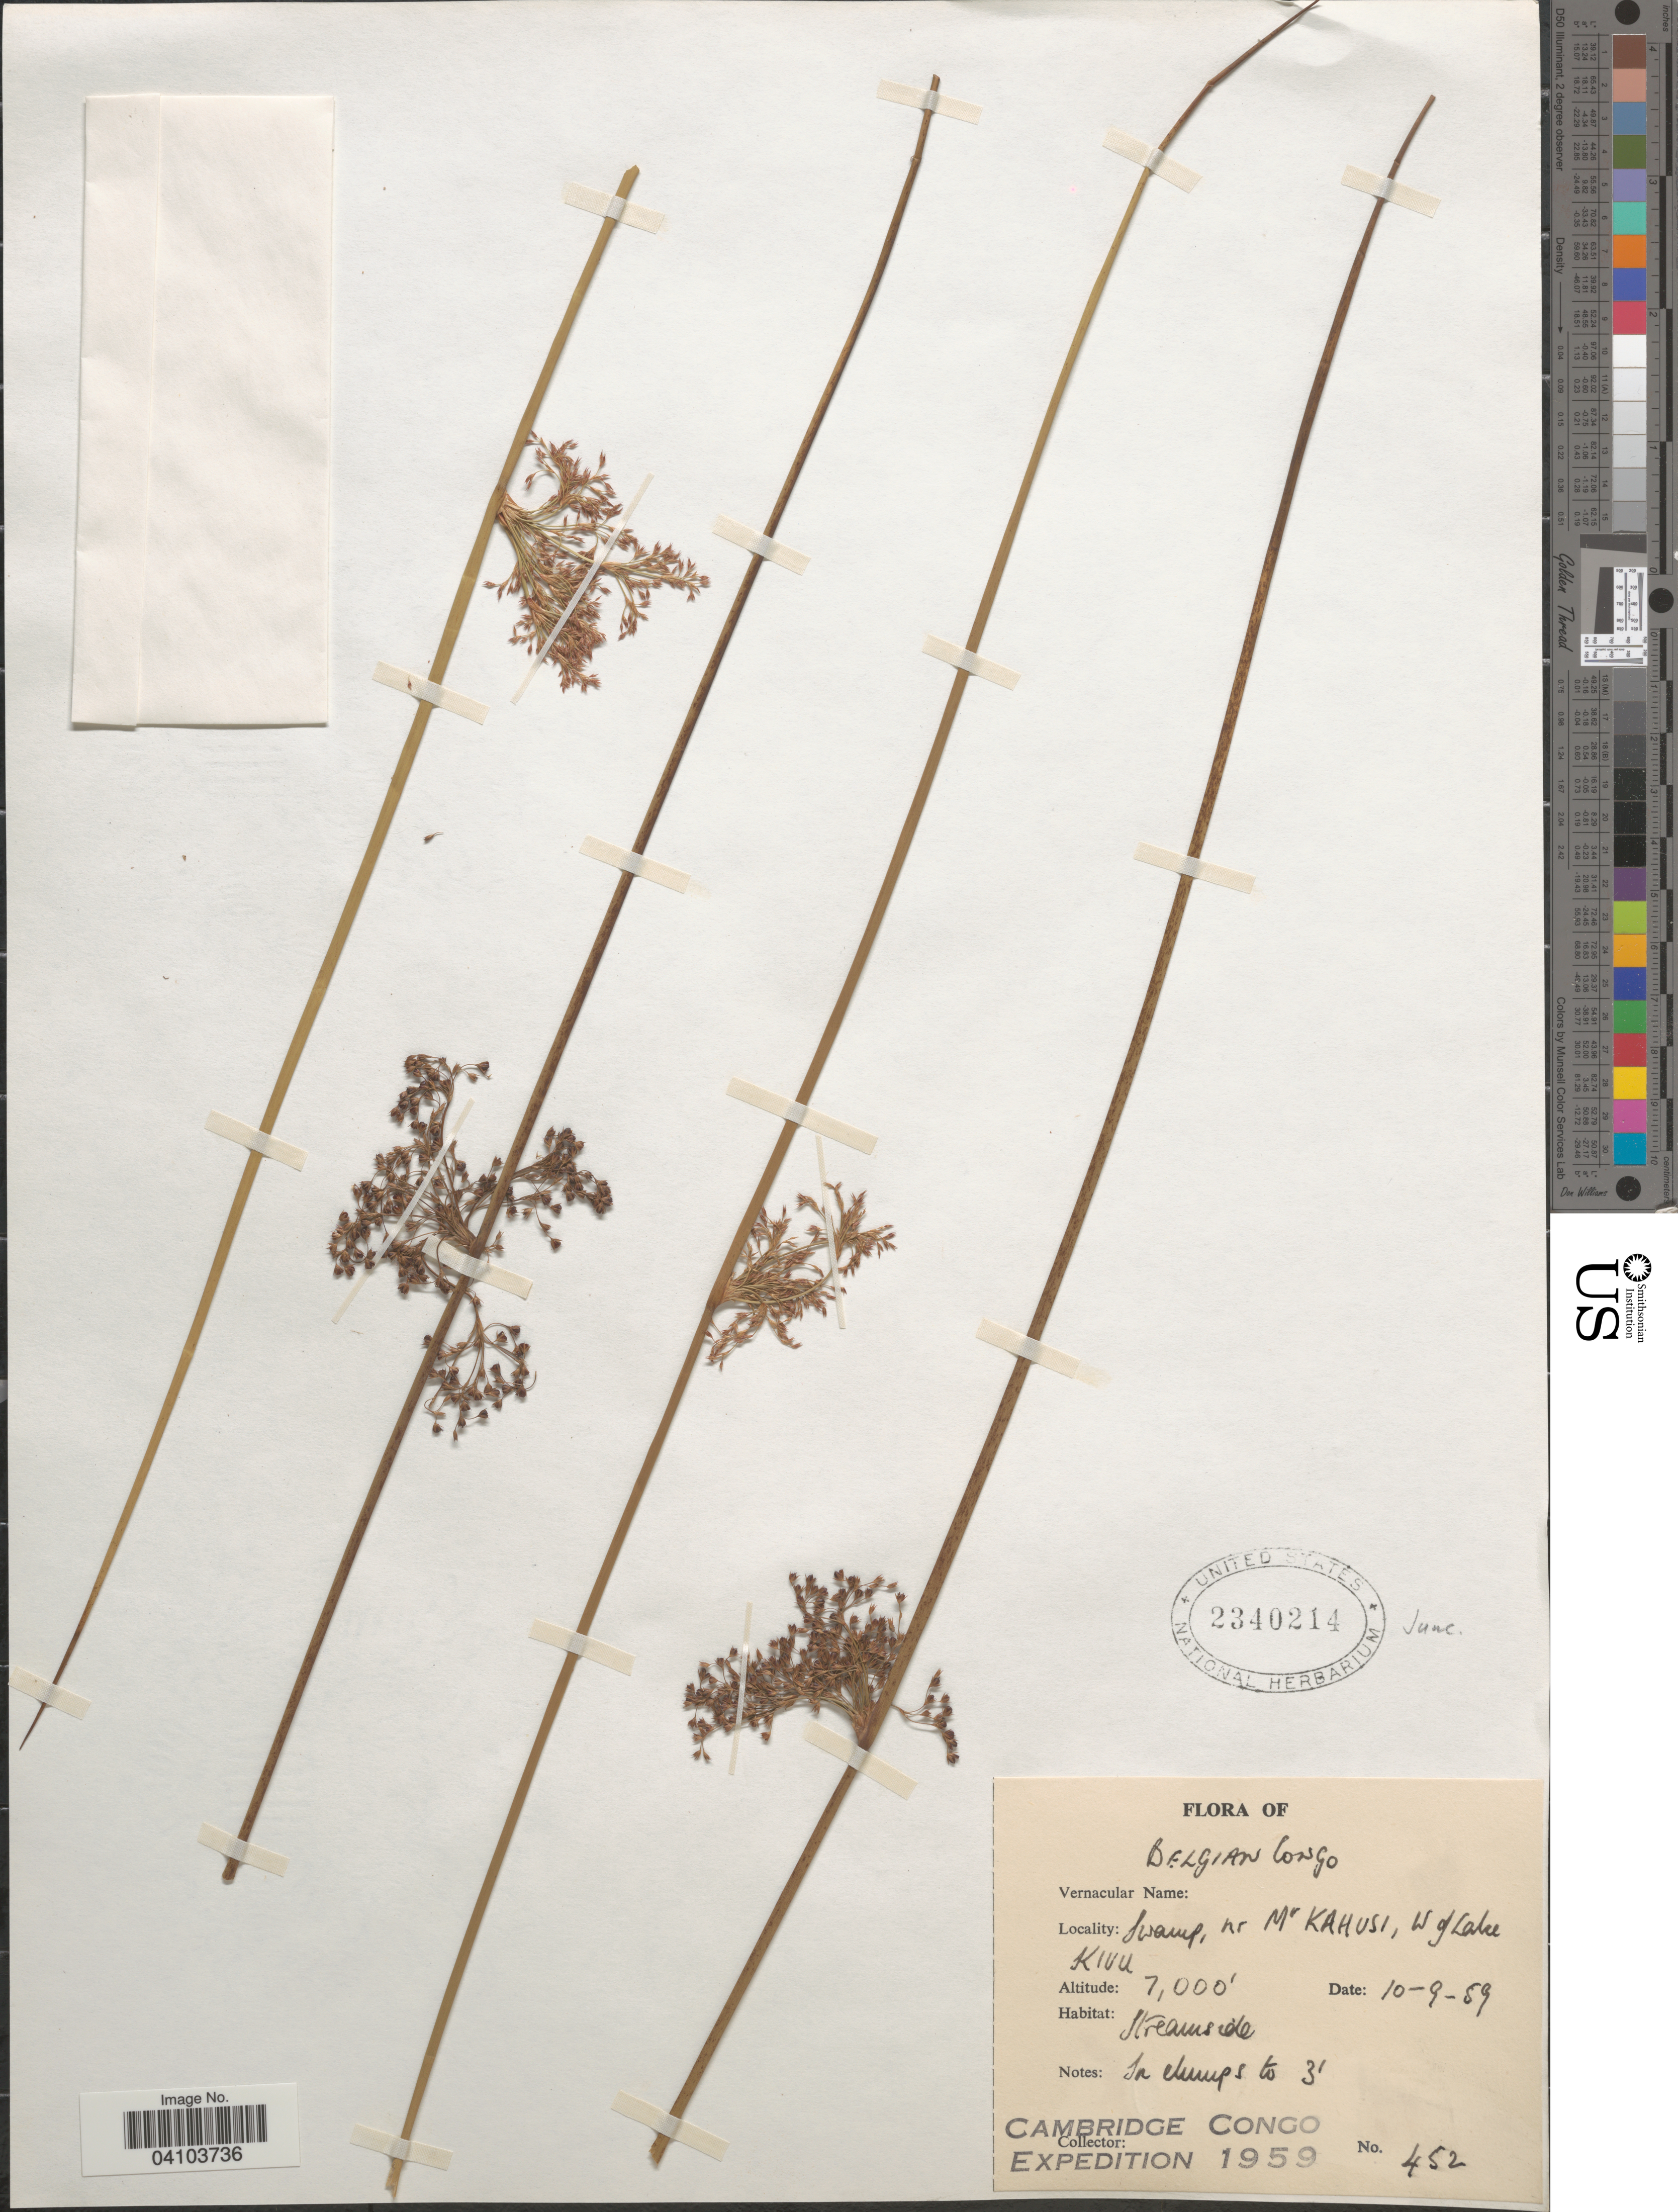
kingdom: Plantae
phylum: Tracheophyta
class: Liliopsida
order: Poales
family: Juncaceae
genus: Juncus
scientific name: Juncus sp.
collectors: Cambridge Congo Expedition 1959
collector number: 452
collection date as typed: Transcribed d/m/y: 10/9/59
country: Congo, Democratic Republic of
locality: Belgian Congo. Swamp, nr Mt Kahusi, W of Lake Kivu.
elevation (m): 2134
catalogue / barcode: US 2340214